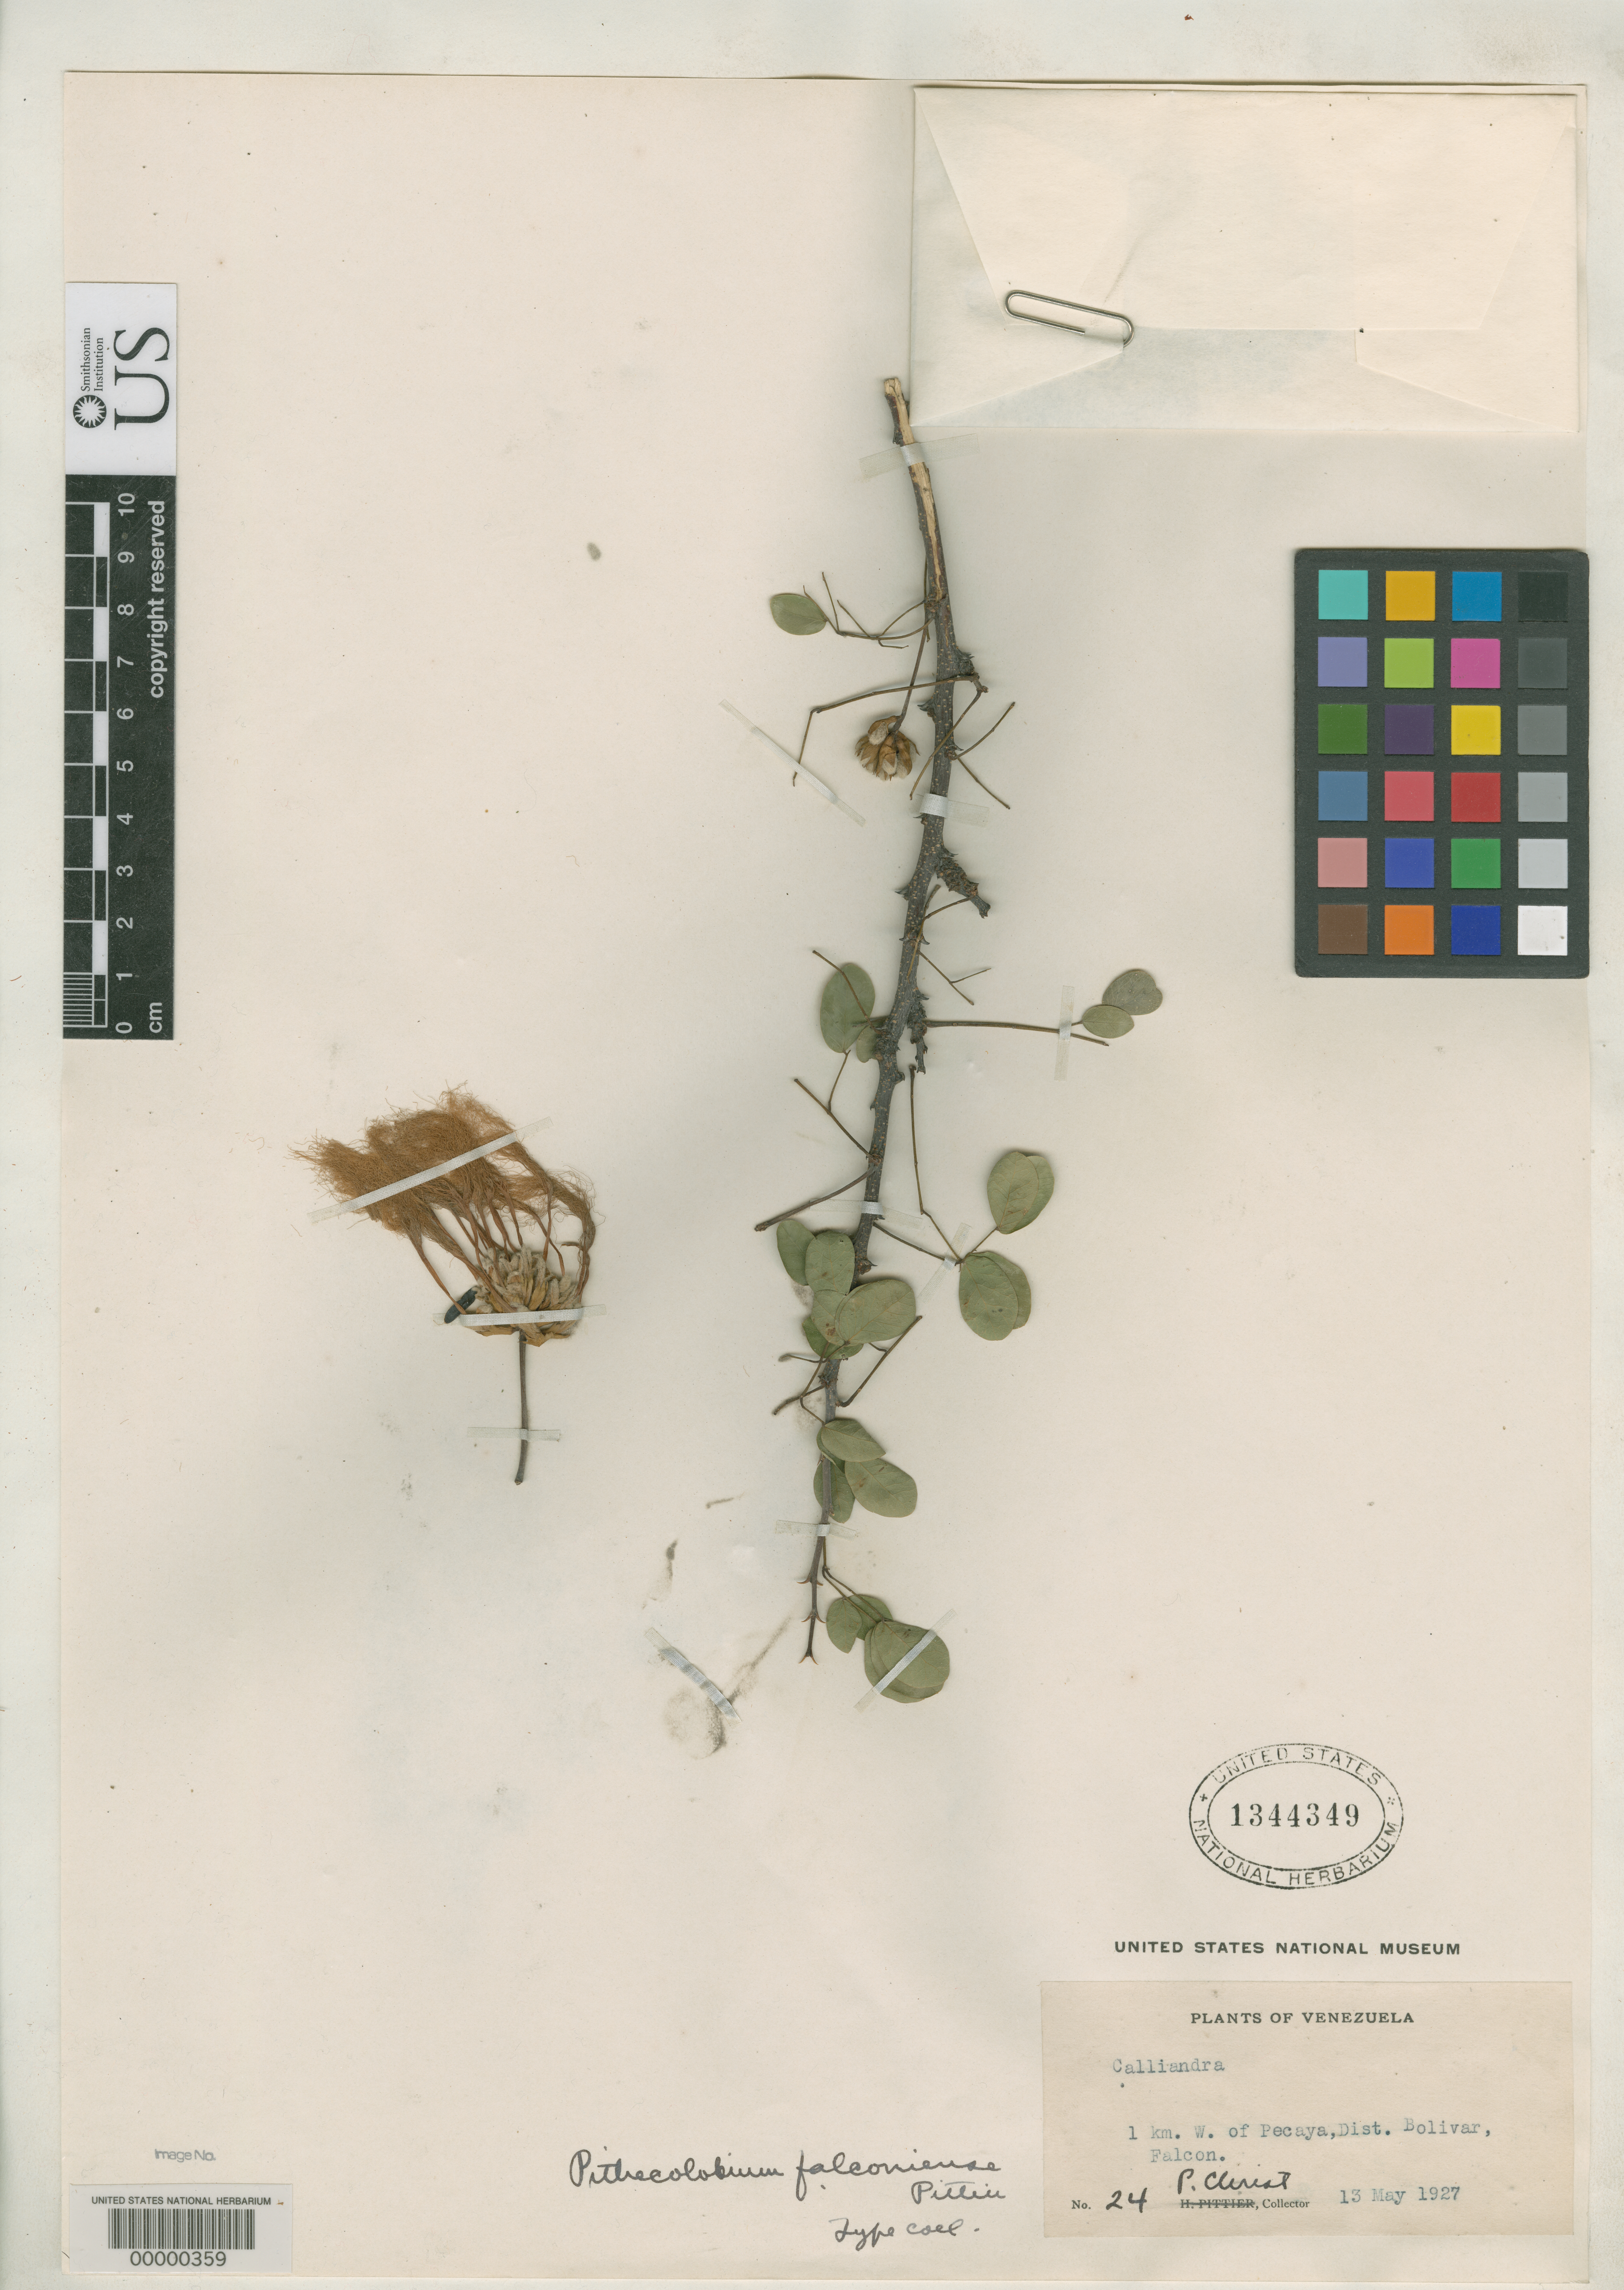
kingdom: Plantae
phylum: Tracheophyta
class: Magnoliopsida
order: Fabales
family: Fabaceae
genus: Pithecellobium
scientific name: Pithecellobium falconiense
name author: Pittier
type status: Isotype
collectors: P. Christ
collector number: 24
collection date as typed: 13 May 1927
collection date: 1927-05-13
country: Venezuela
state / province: Falcón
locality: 1 km. W of Pecaya, Dist. Bolivar.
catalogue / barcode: US 1344349